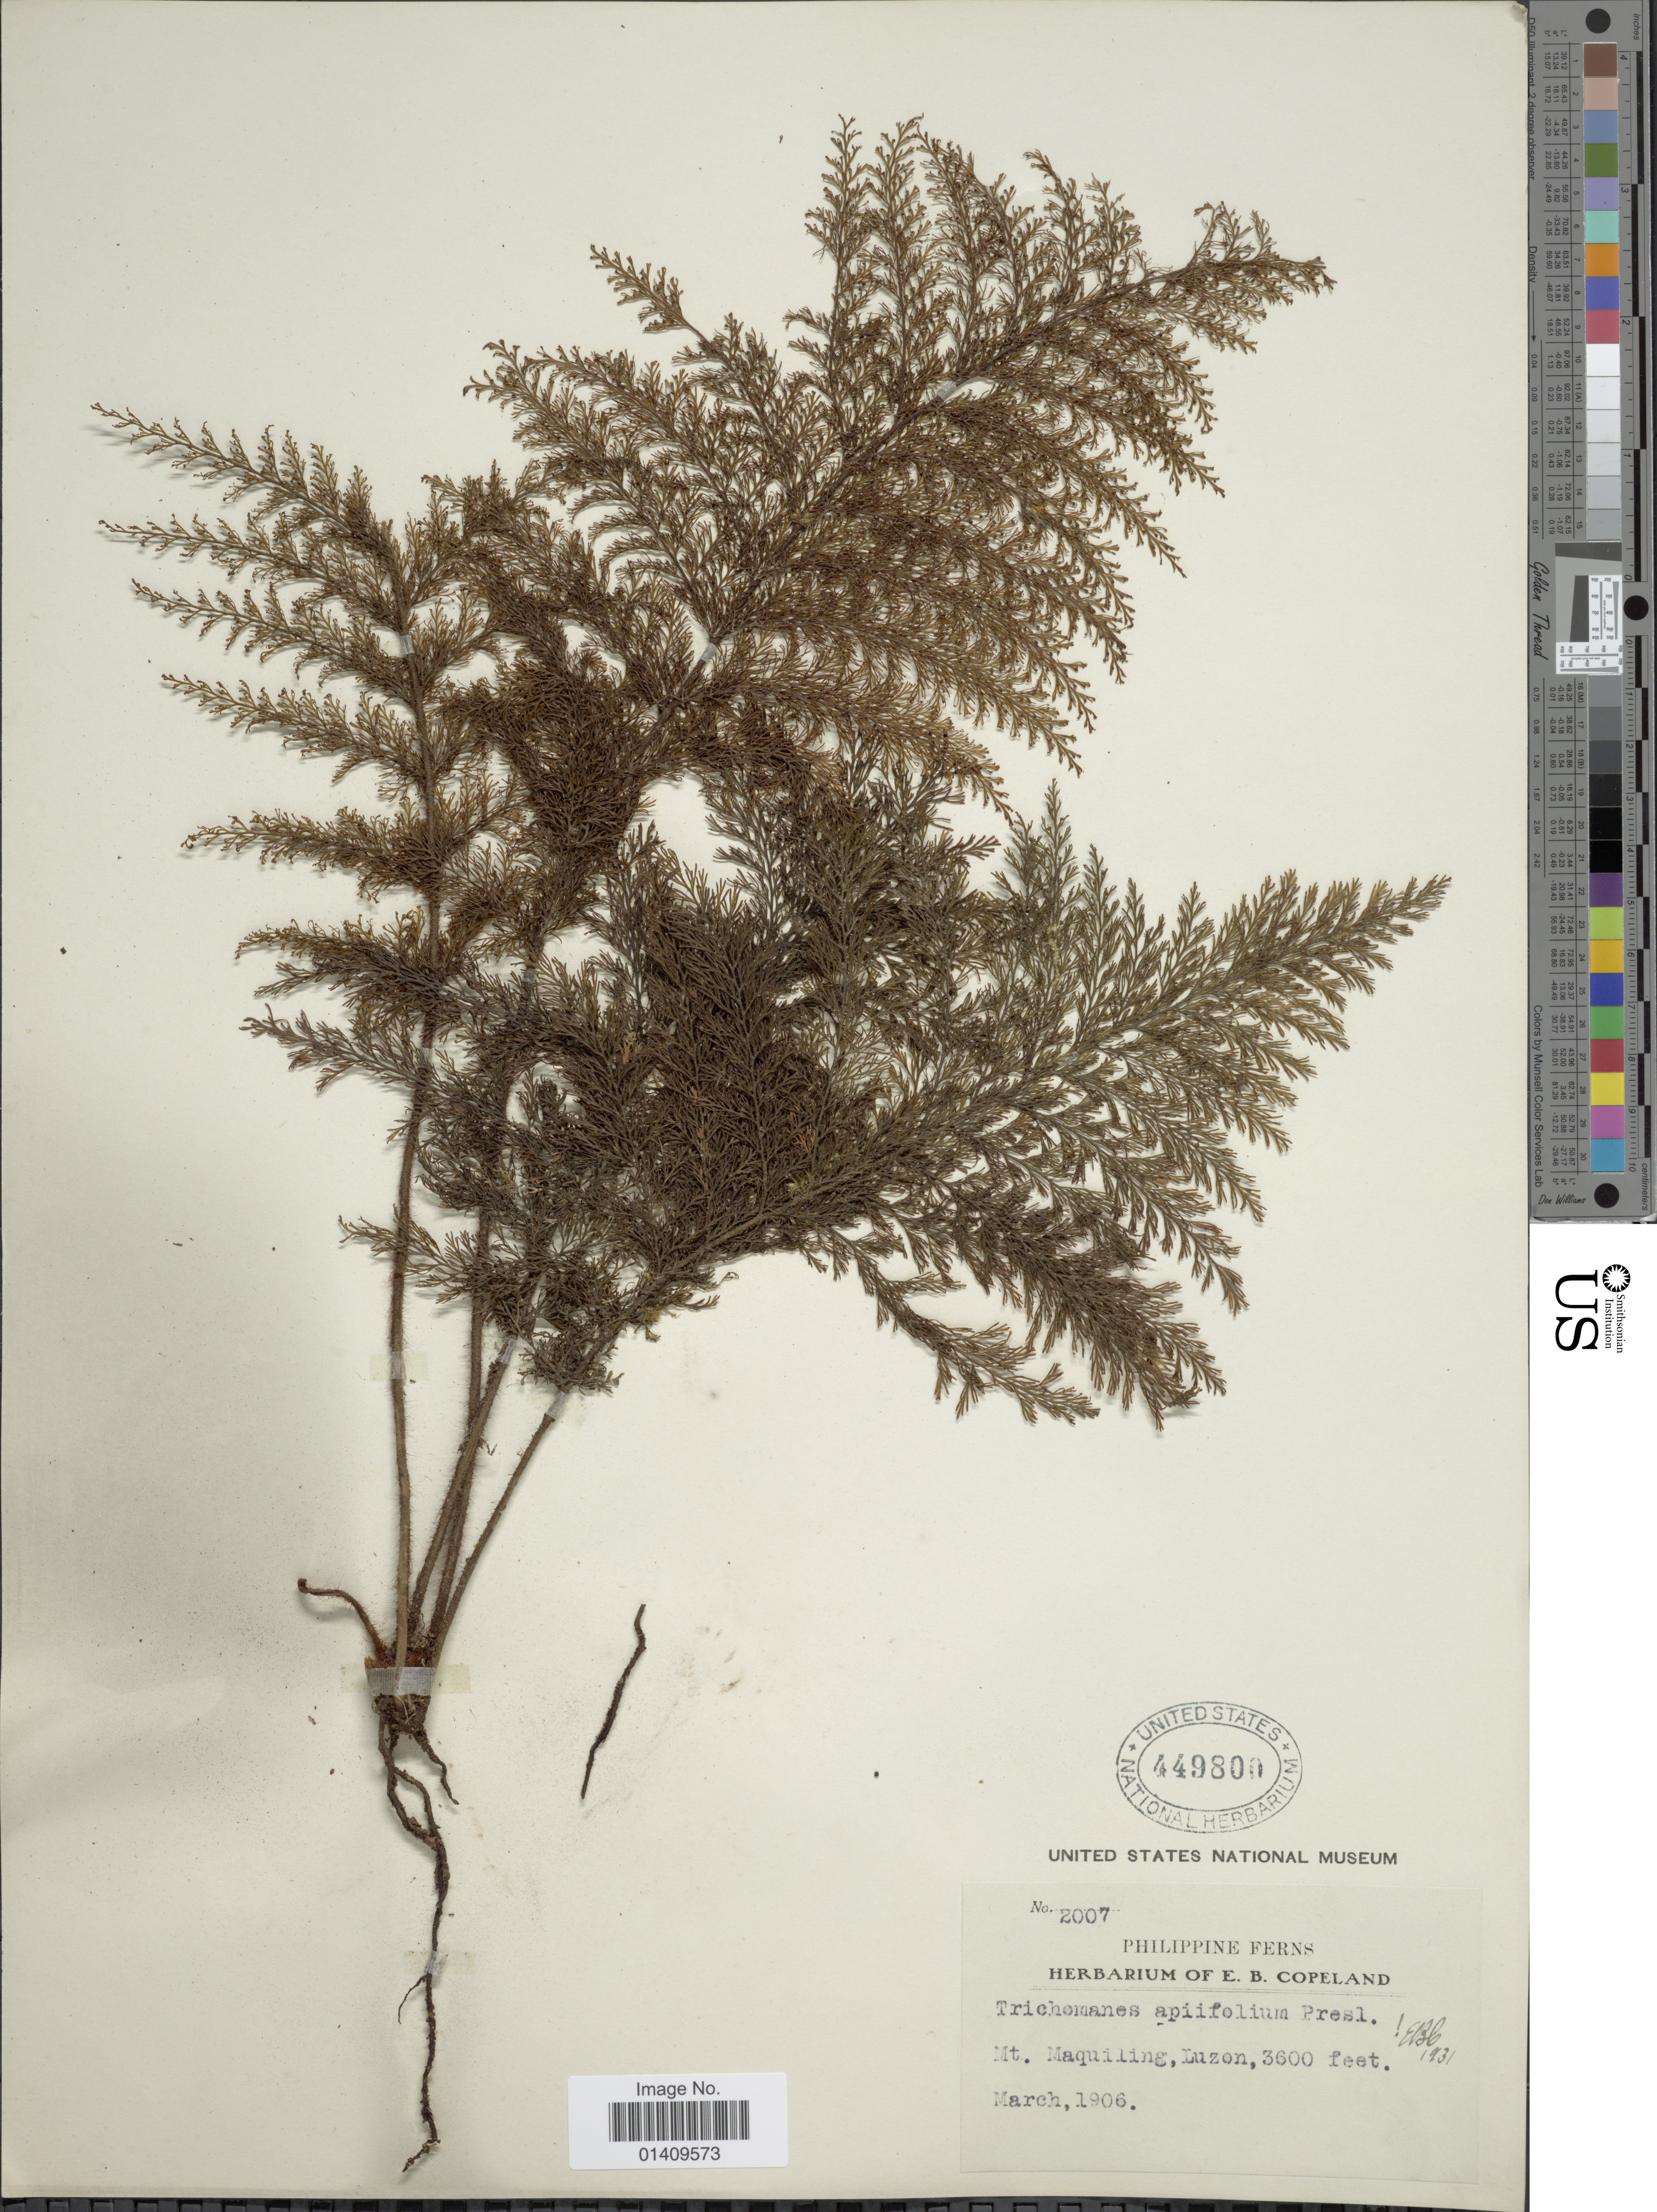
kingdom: Plantae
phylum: Tracheophyta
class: Polypodiopsida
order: Hymenophyllales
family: Hymenophyllaceae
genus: Callistopteris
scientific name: Callistopteris apiifolia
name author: (C. Presl) Copel.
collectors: E. B. Copeland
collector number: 2007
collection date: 1906-03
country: Philippines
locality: Philippine ferns Mt. Maquiling, Luzon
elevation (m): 1097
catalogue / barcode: US 449800